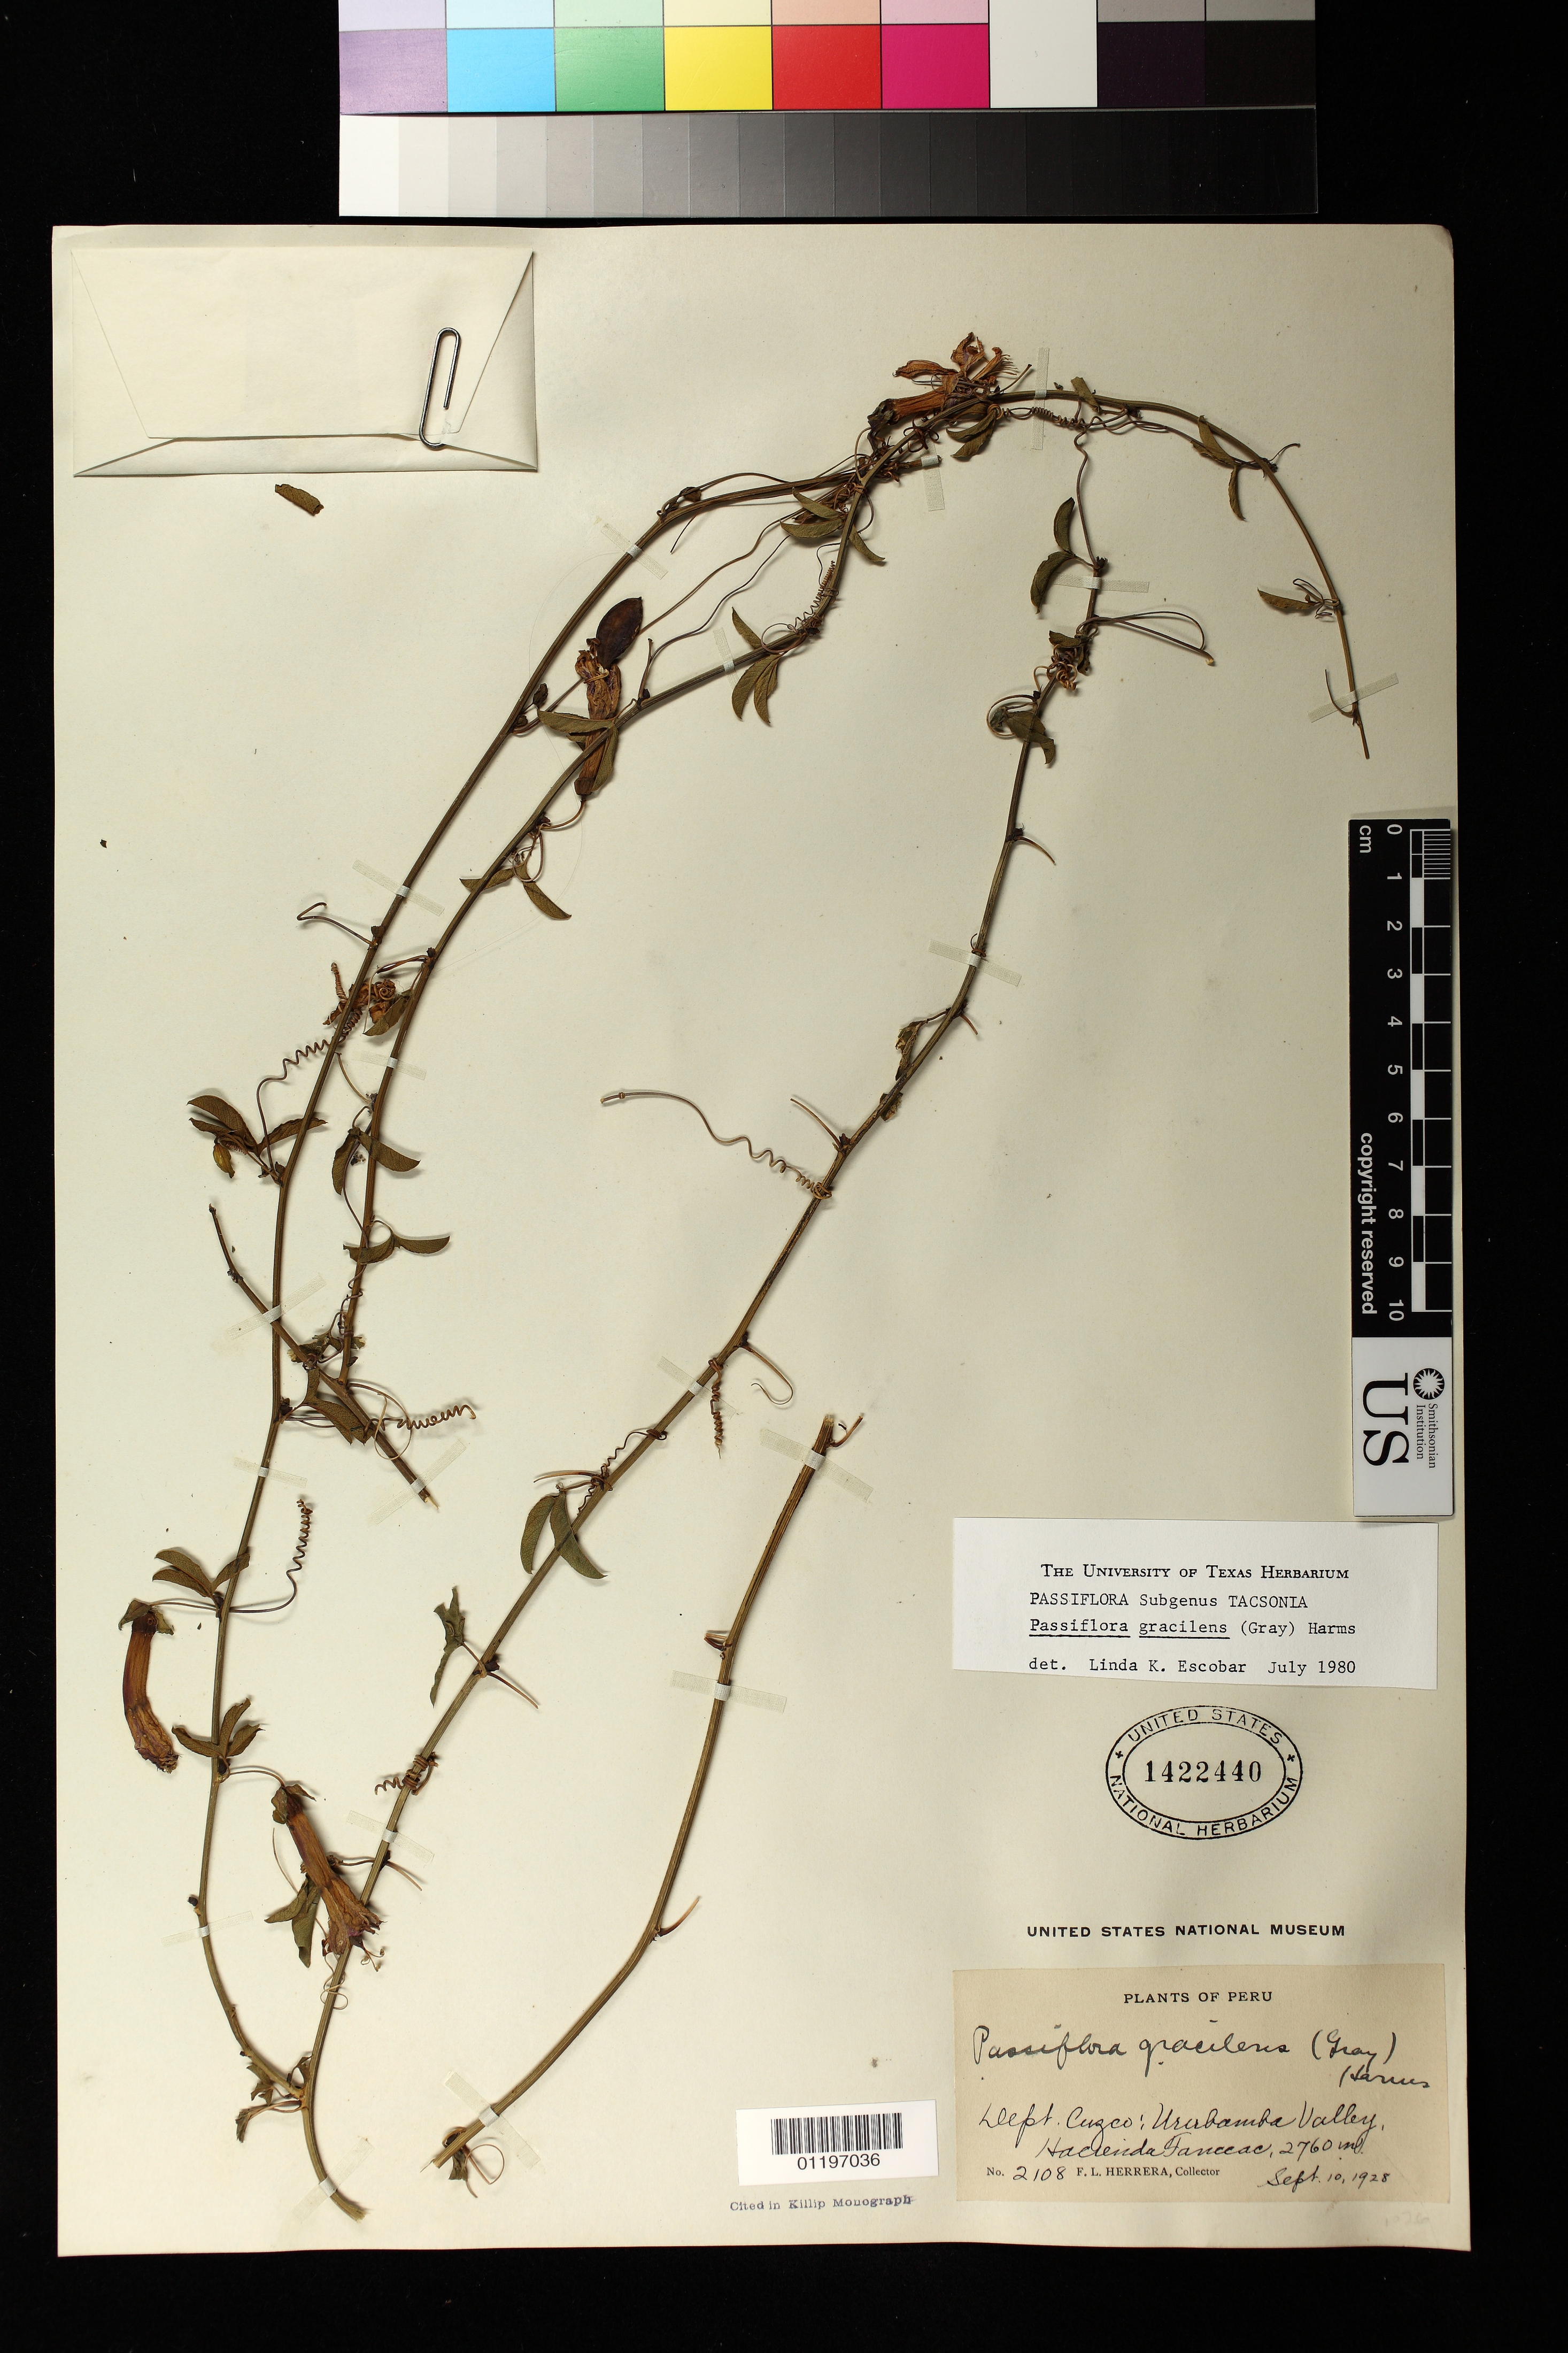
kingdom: Plantae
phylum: Tracheophyta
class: Magnoliopsida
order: Malpighiales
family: Passifloraceae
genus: Passiflora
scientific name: Passiflora gracilens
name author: (A. Gray) Harms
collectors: F. L. Herrera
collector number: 2108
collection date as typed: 09 Oct 1928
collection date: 1928-10-09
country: Peru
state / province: Cusco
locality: Dept. Cuzco, Urubamba Valley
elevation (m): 2760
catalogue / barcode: US 1422440